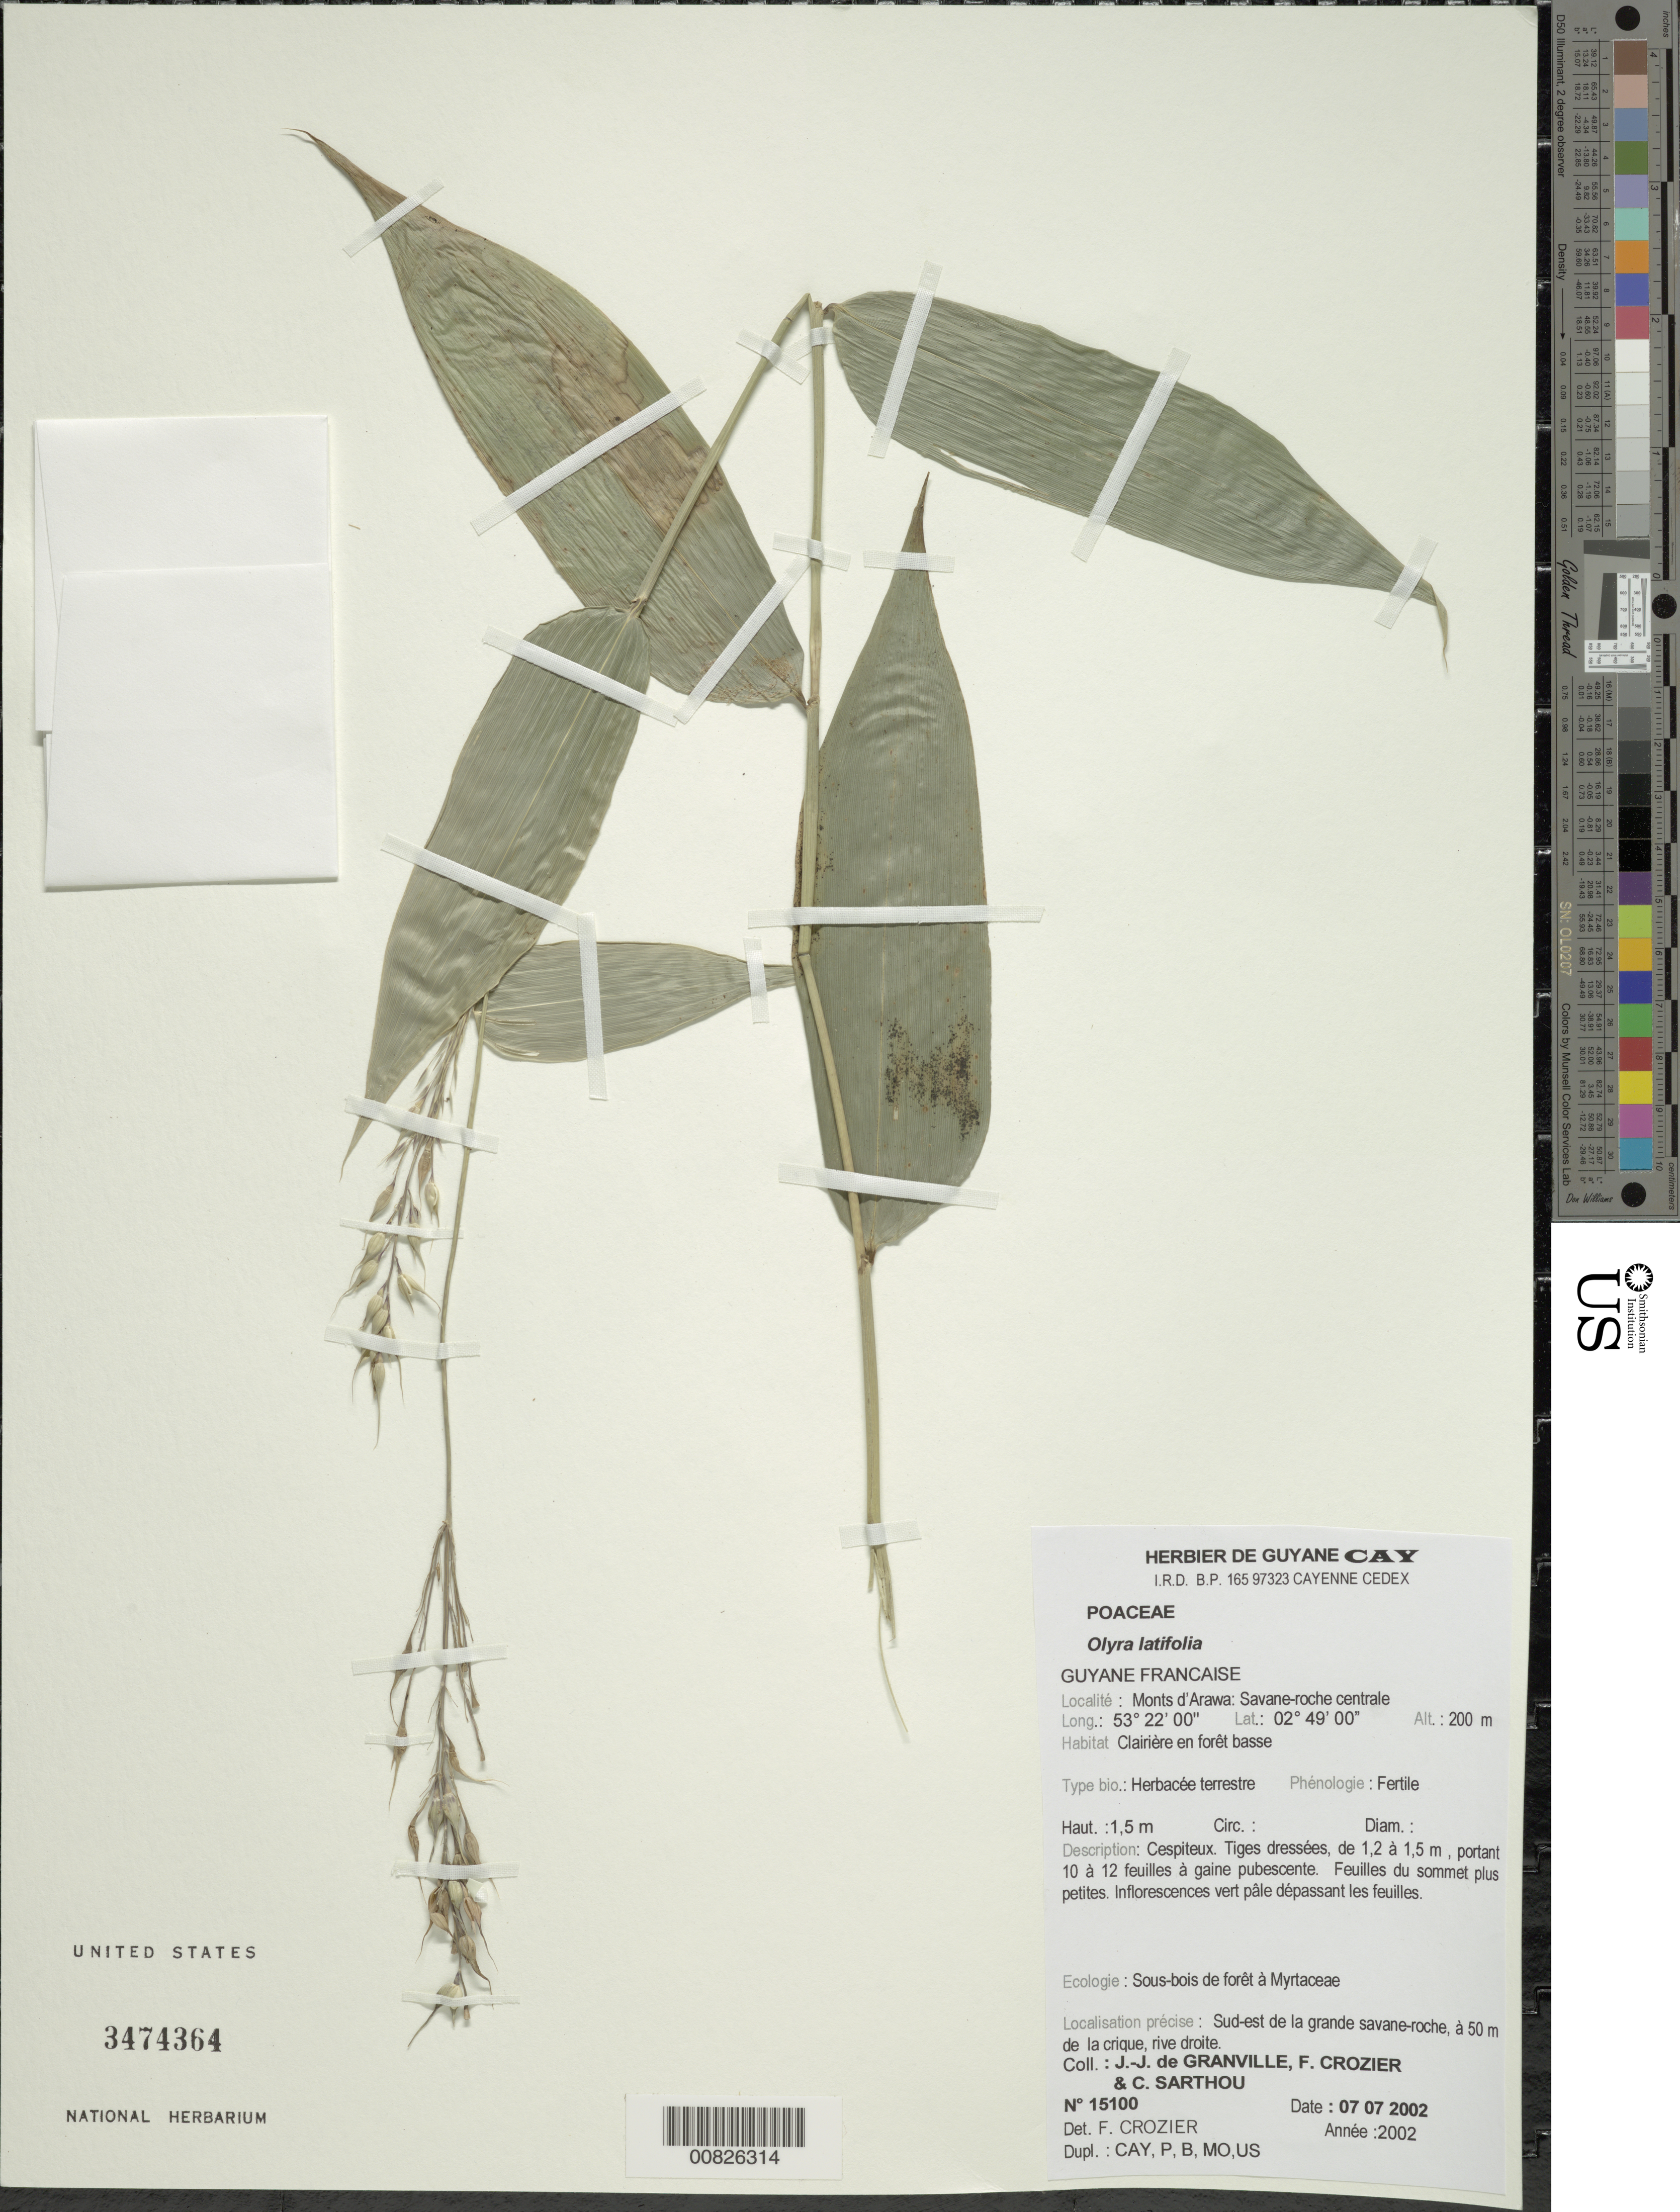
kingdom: Plantae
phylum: Tracheophyta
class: Liliopsida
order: Poales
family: Poaceae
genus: Olyra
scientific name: Olyra latifolia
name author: L.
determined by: Crozier, F.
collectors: J.-J. de Granville, F. Crozier & C. Sarthou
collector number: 15100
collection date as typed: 7-Jul-02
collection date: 2002-07-07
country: French Guiana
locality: Monts d'Arawa, zone de la savane-roche centrale, sud-est de la grande savane-roche, à 50 m de la crique, rive droite.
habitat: Clairière en forêt basse, sous-bois de forêt Myrtaceae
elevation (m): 200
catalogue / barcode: US 3474364